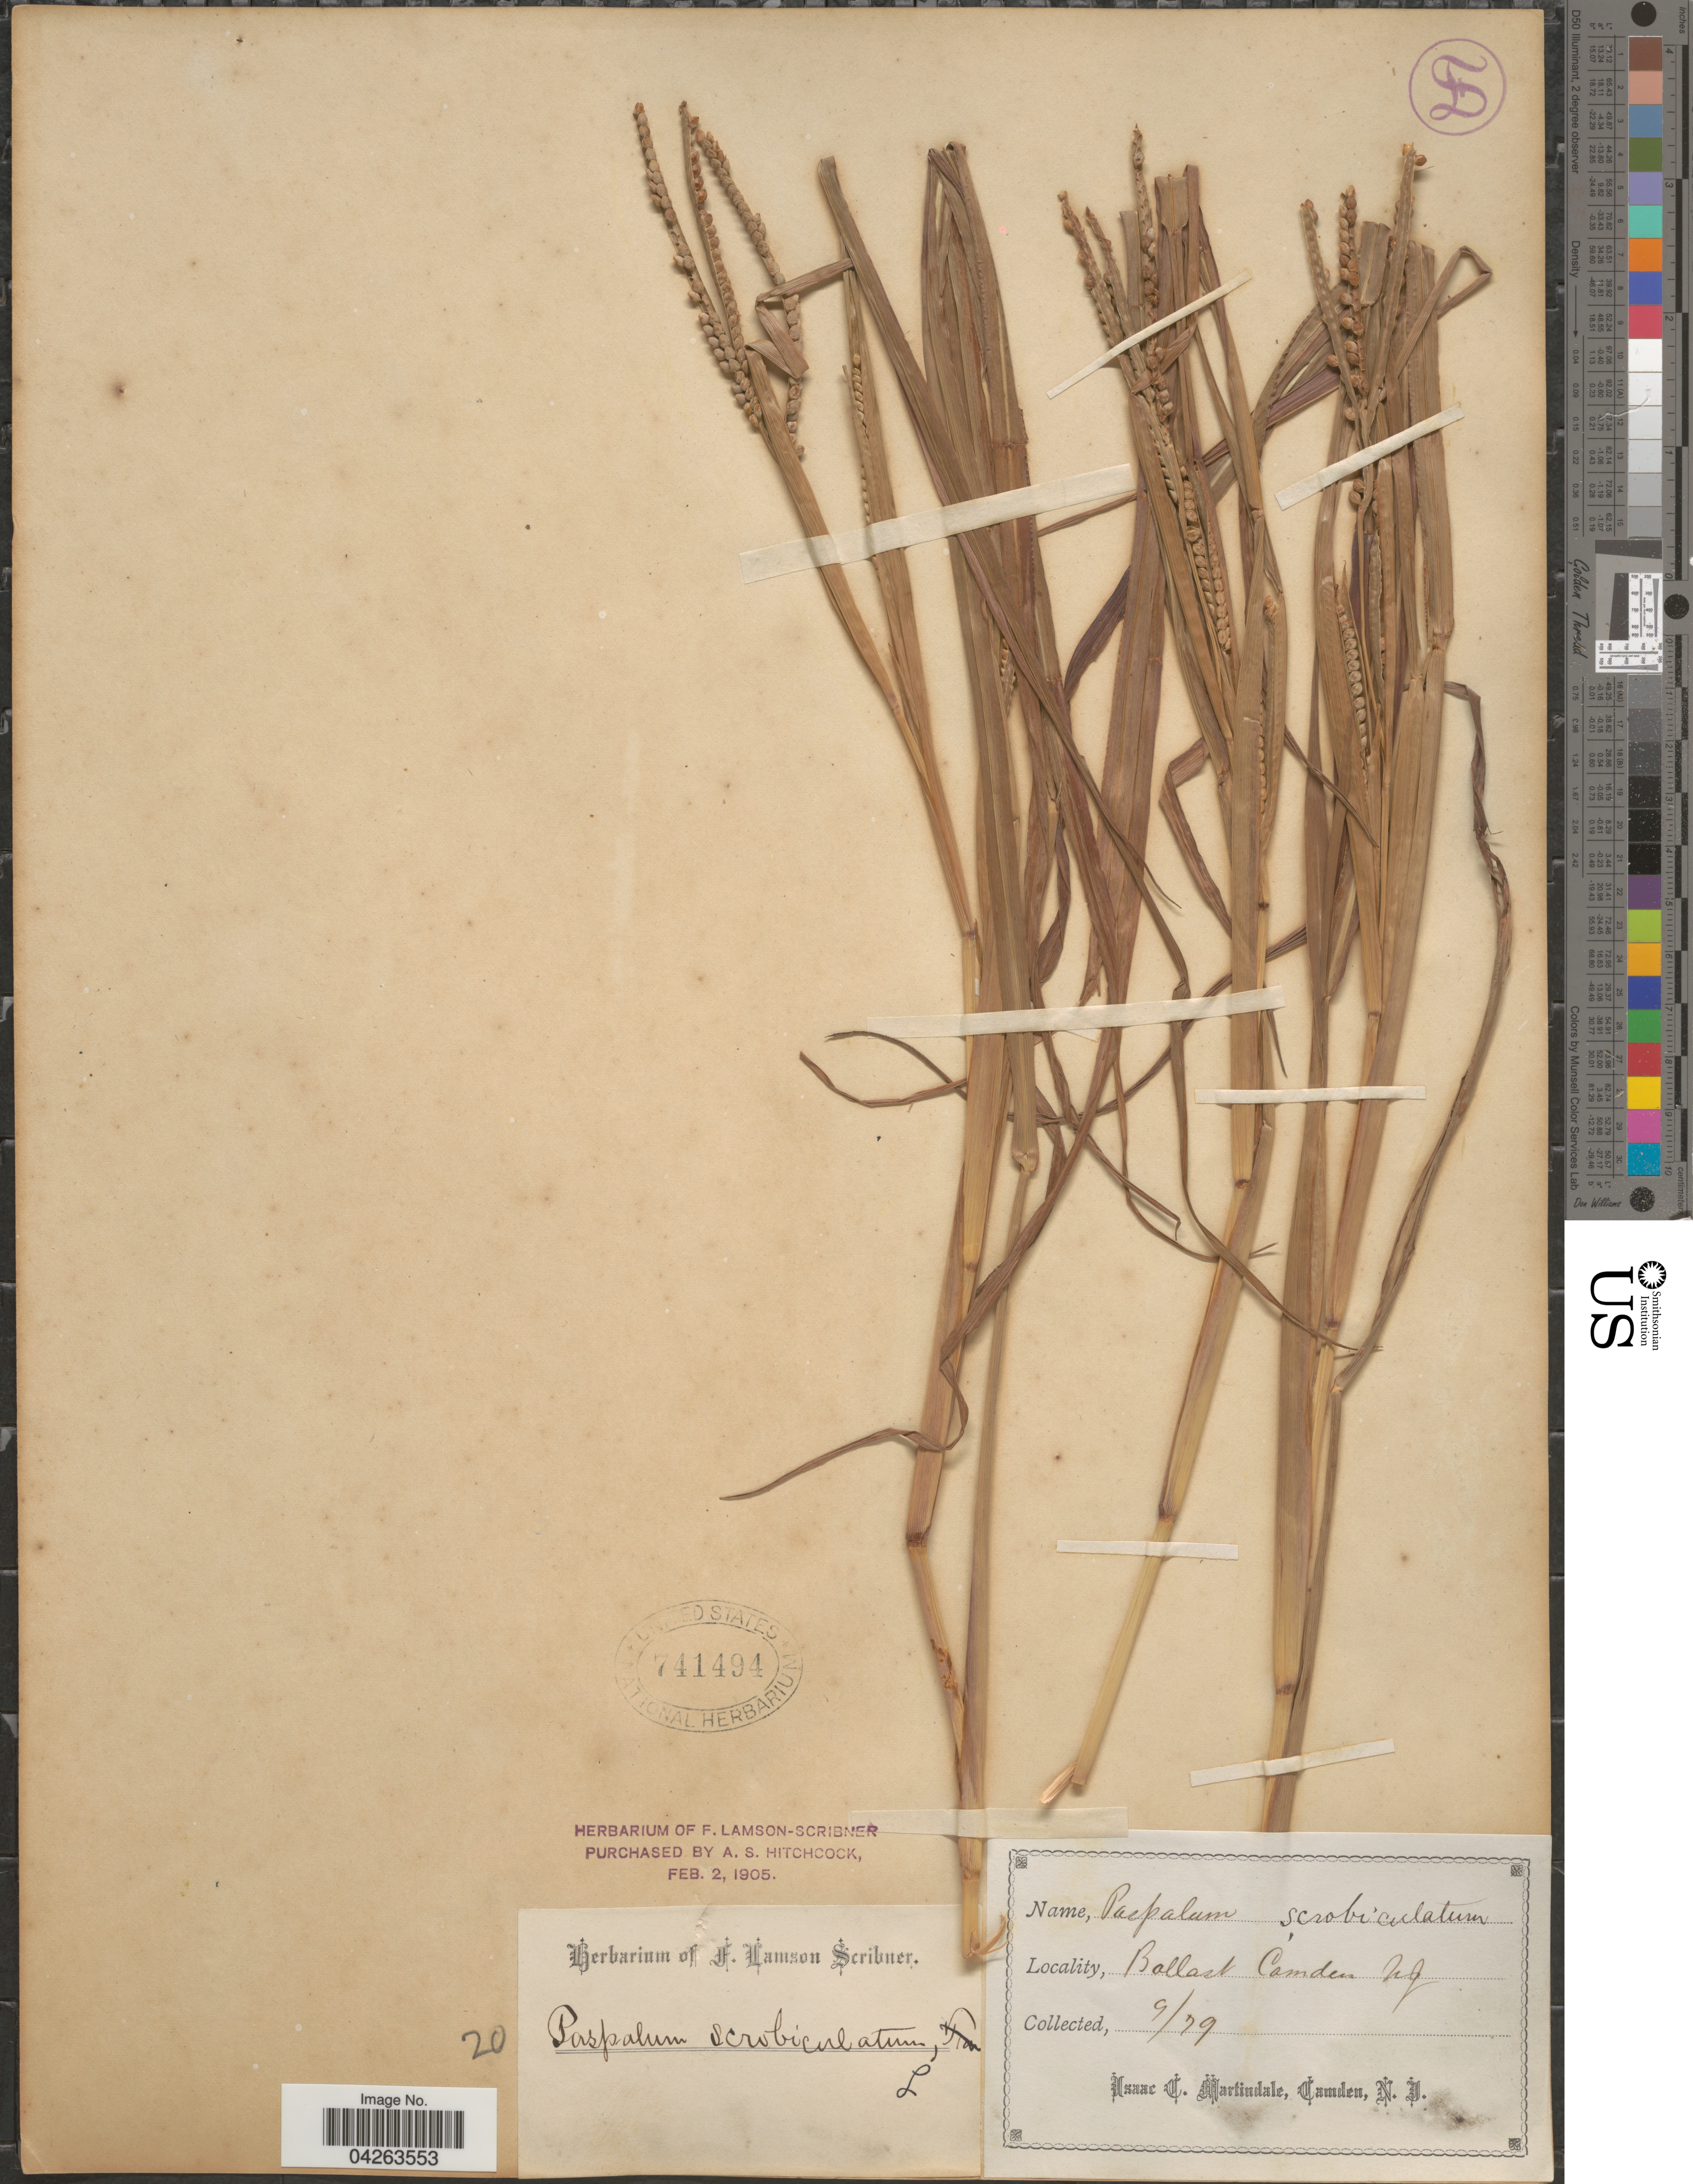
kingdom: Plantae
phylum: Tracheophyta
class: Liliopsida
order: Poales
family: Poaceae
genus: Paspalum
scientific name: Paspalum scrobiculatum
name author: L.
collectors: I. C. Martindale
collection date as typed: Transcribed d/m/y: /9/79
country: United States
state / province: New Jersey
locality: Ballast. Camden.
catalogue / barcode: US 741494